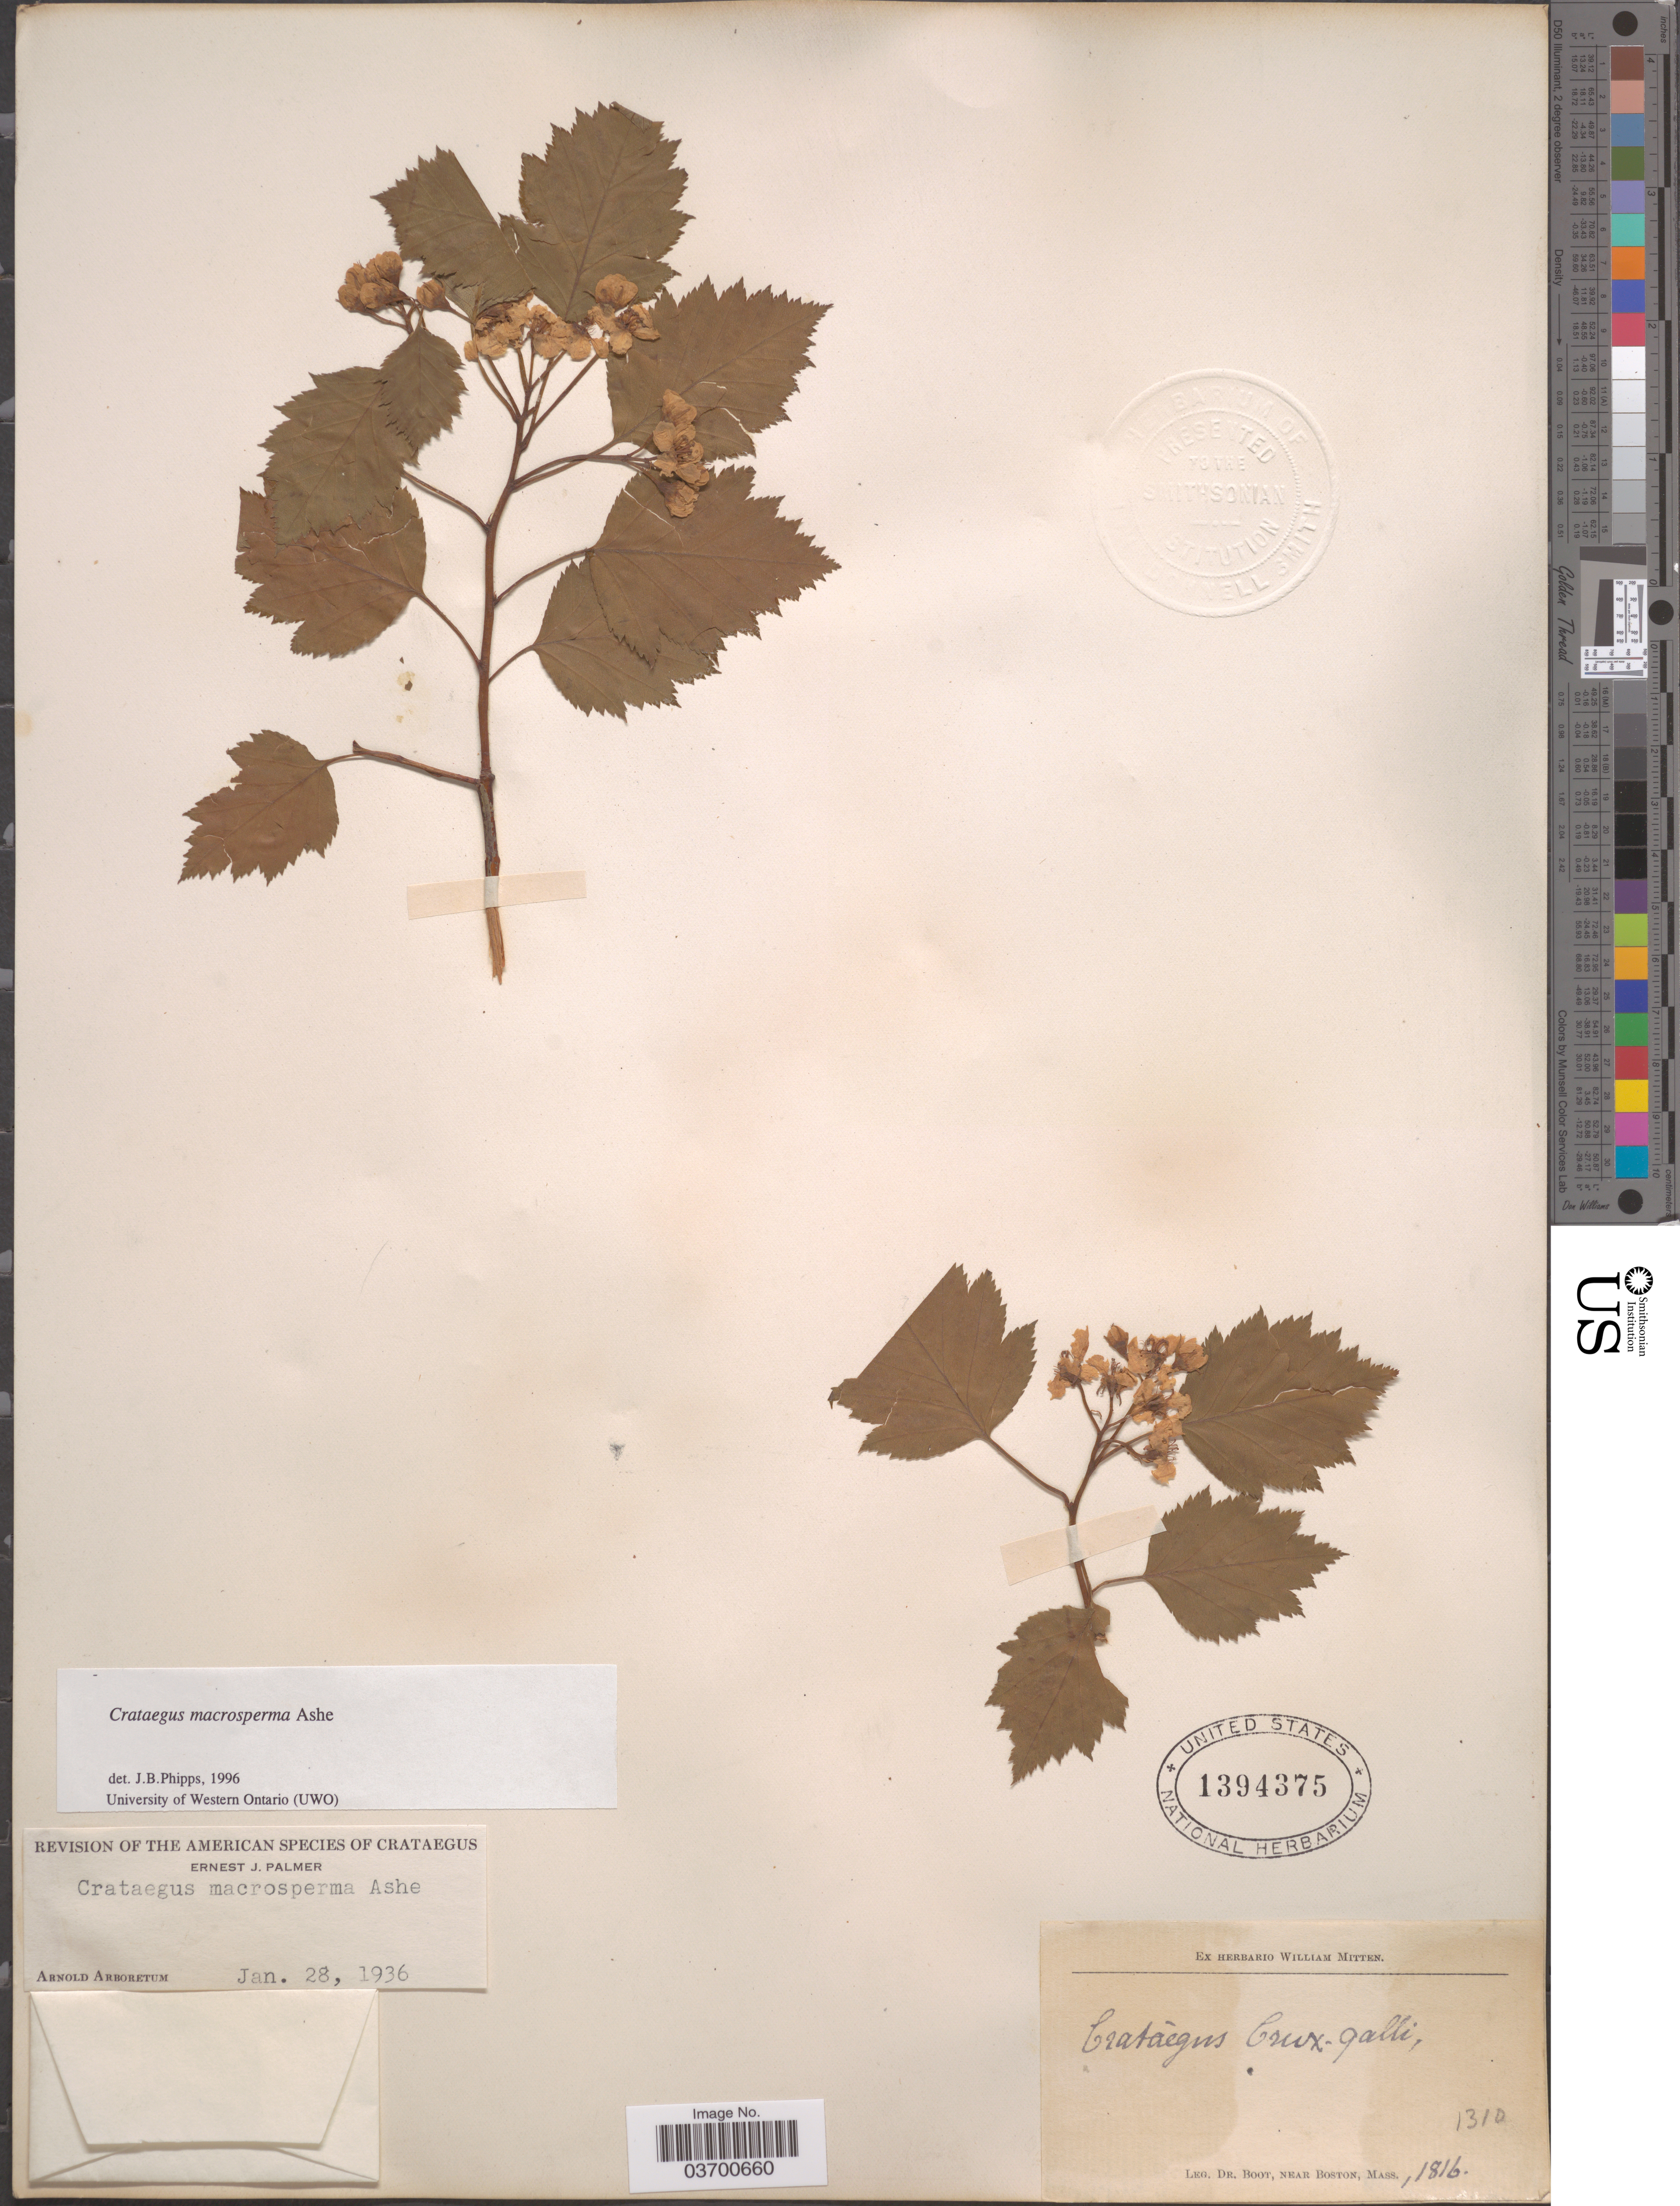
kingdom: Plantae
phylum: Tracheophyta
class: Magnoliopsida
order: Rosales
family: Rosaceae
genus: Crataegus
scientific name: Crataegus macrosperma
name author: Ashe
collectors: Boot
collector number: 1310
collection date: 1816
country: United States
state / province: Massachusetts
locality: Near Boston.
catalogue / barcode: US 1394375